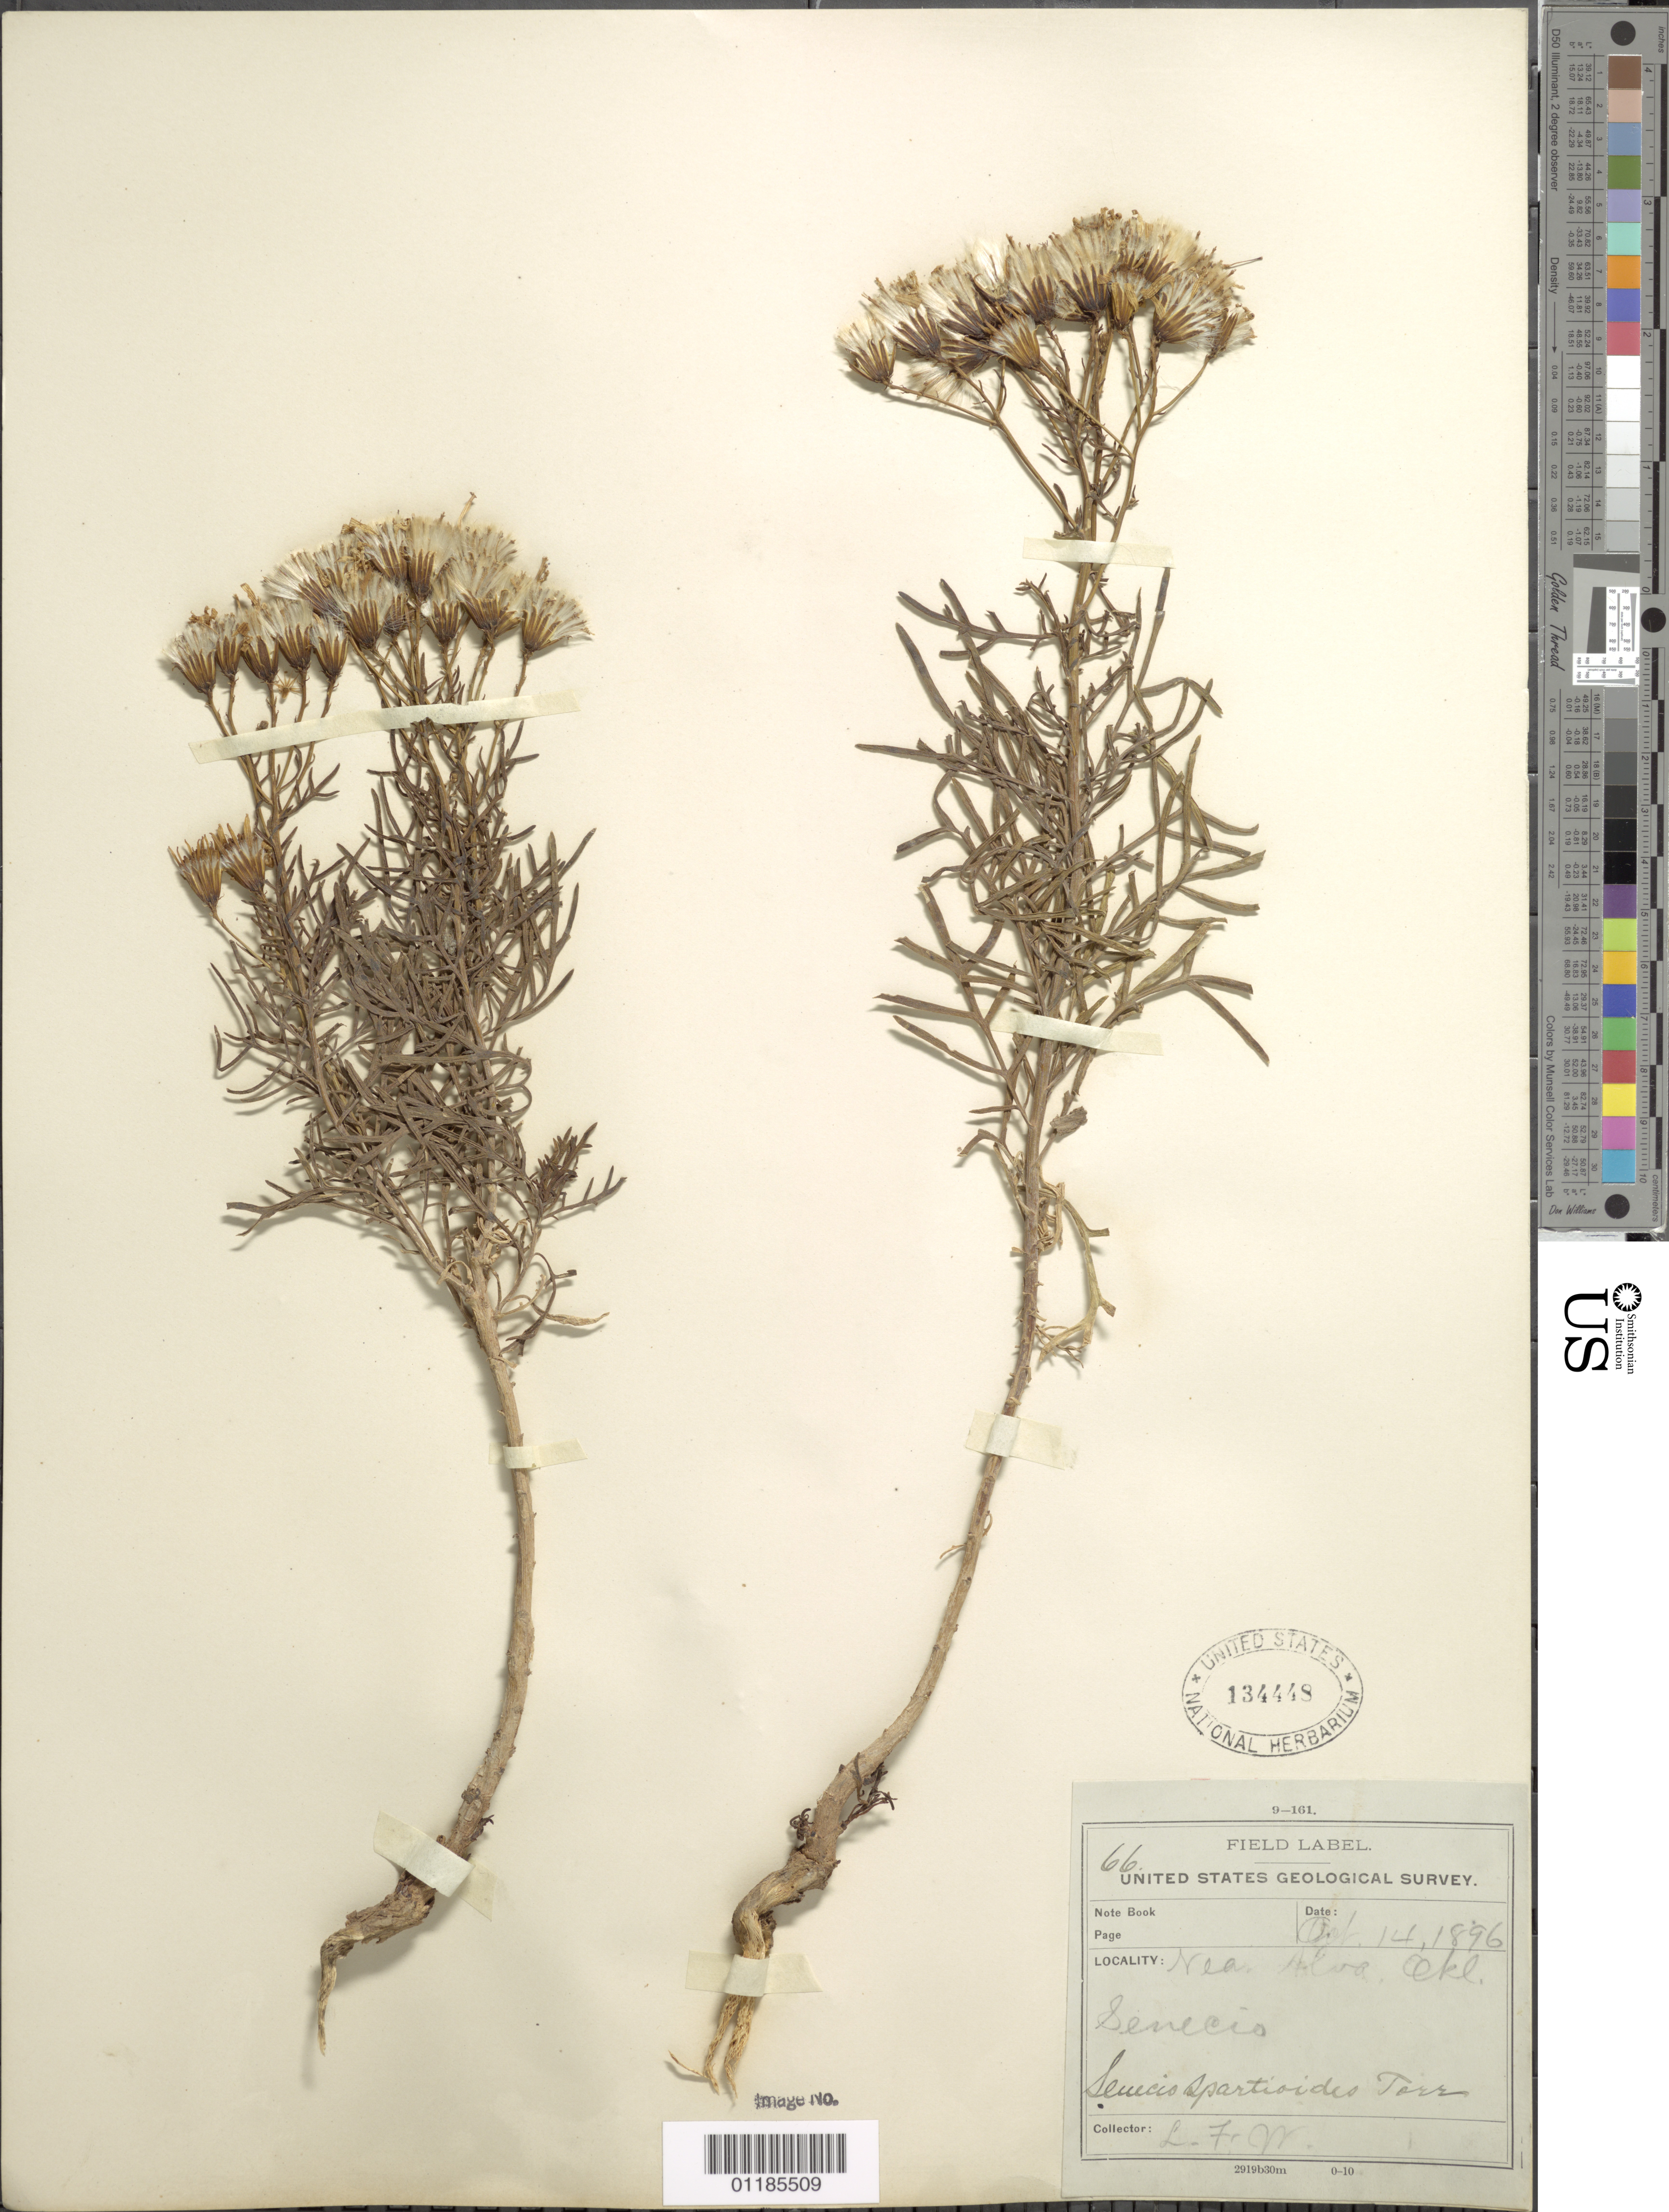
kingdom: Plantae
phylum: Tracheophyta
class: Magnoliopsida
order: Asterales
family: Asteraceae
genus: Senecio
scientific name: Senecio spartioides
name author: Torr. & A. Gray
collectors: L. F. Ward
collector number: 66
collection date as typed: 14 Oct 1896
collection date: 1896-10-14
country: United States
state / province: Oklahoma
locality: near Alva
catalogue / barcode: US 134448